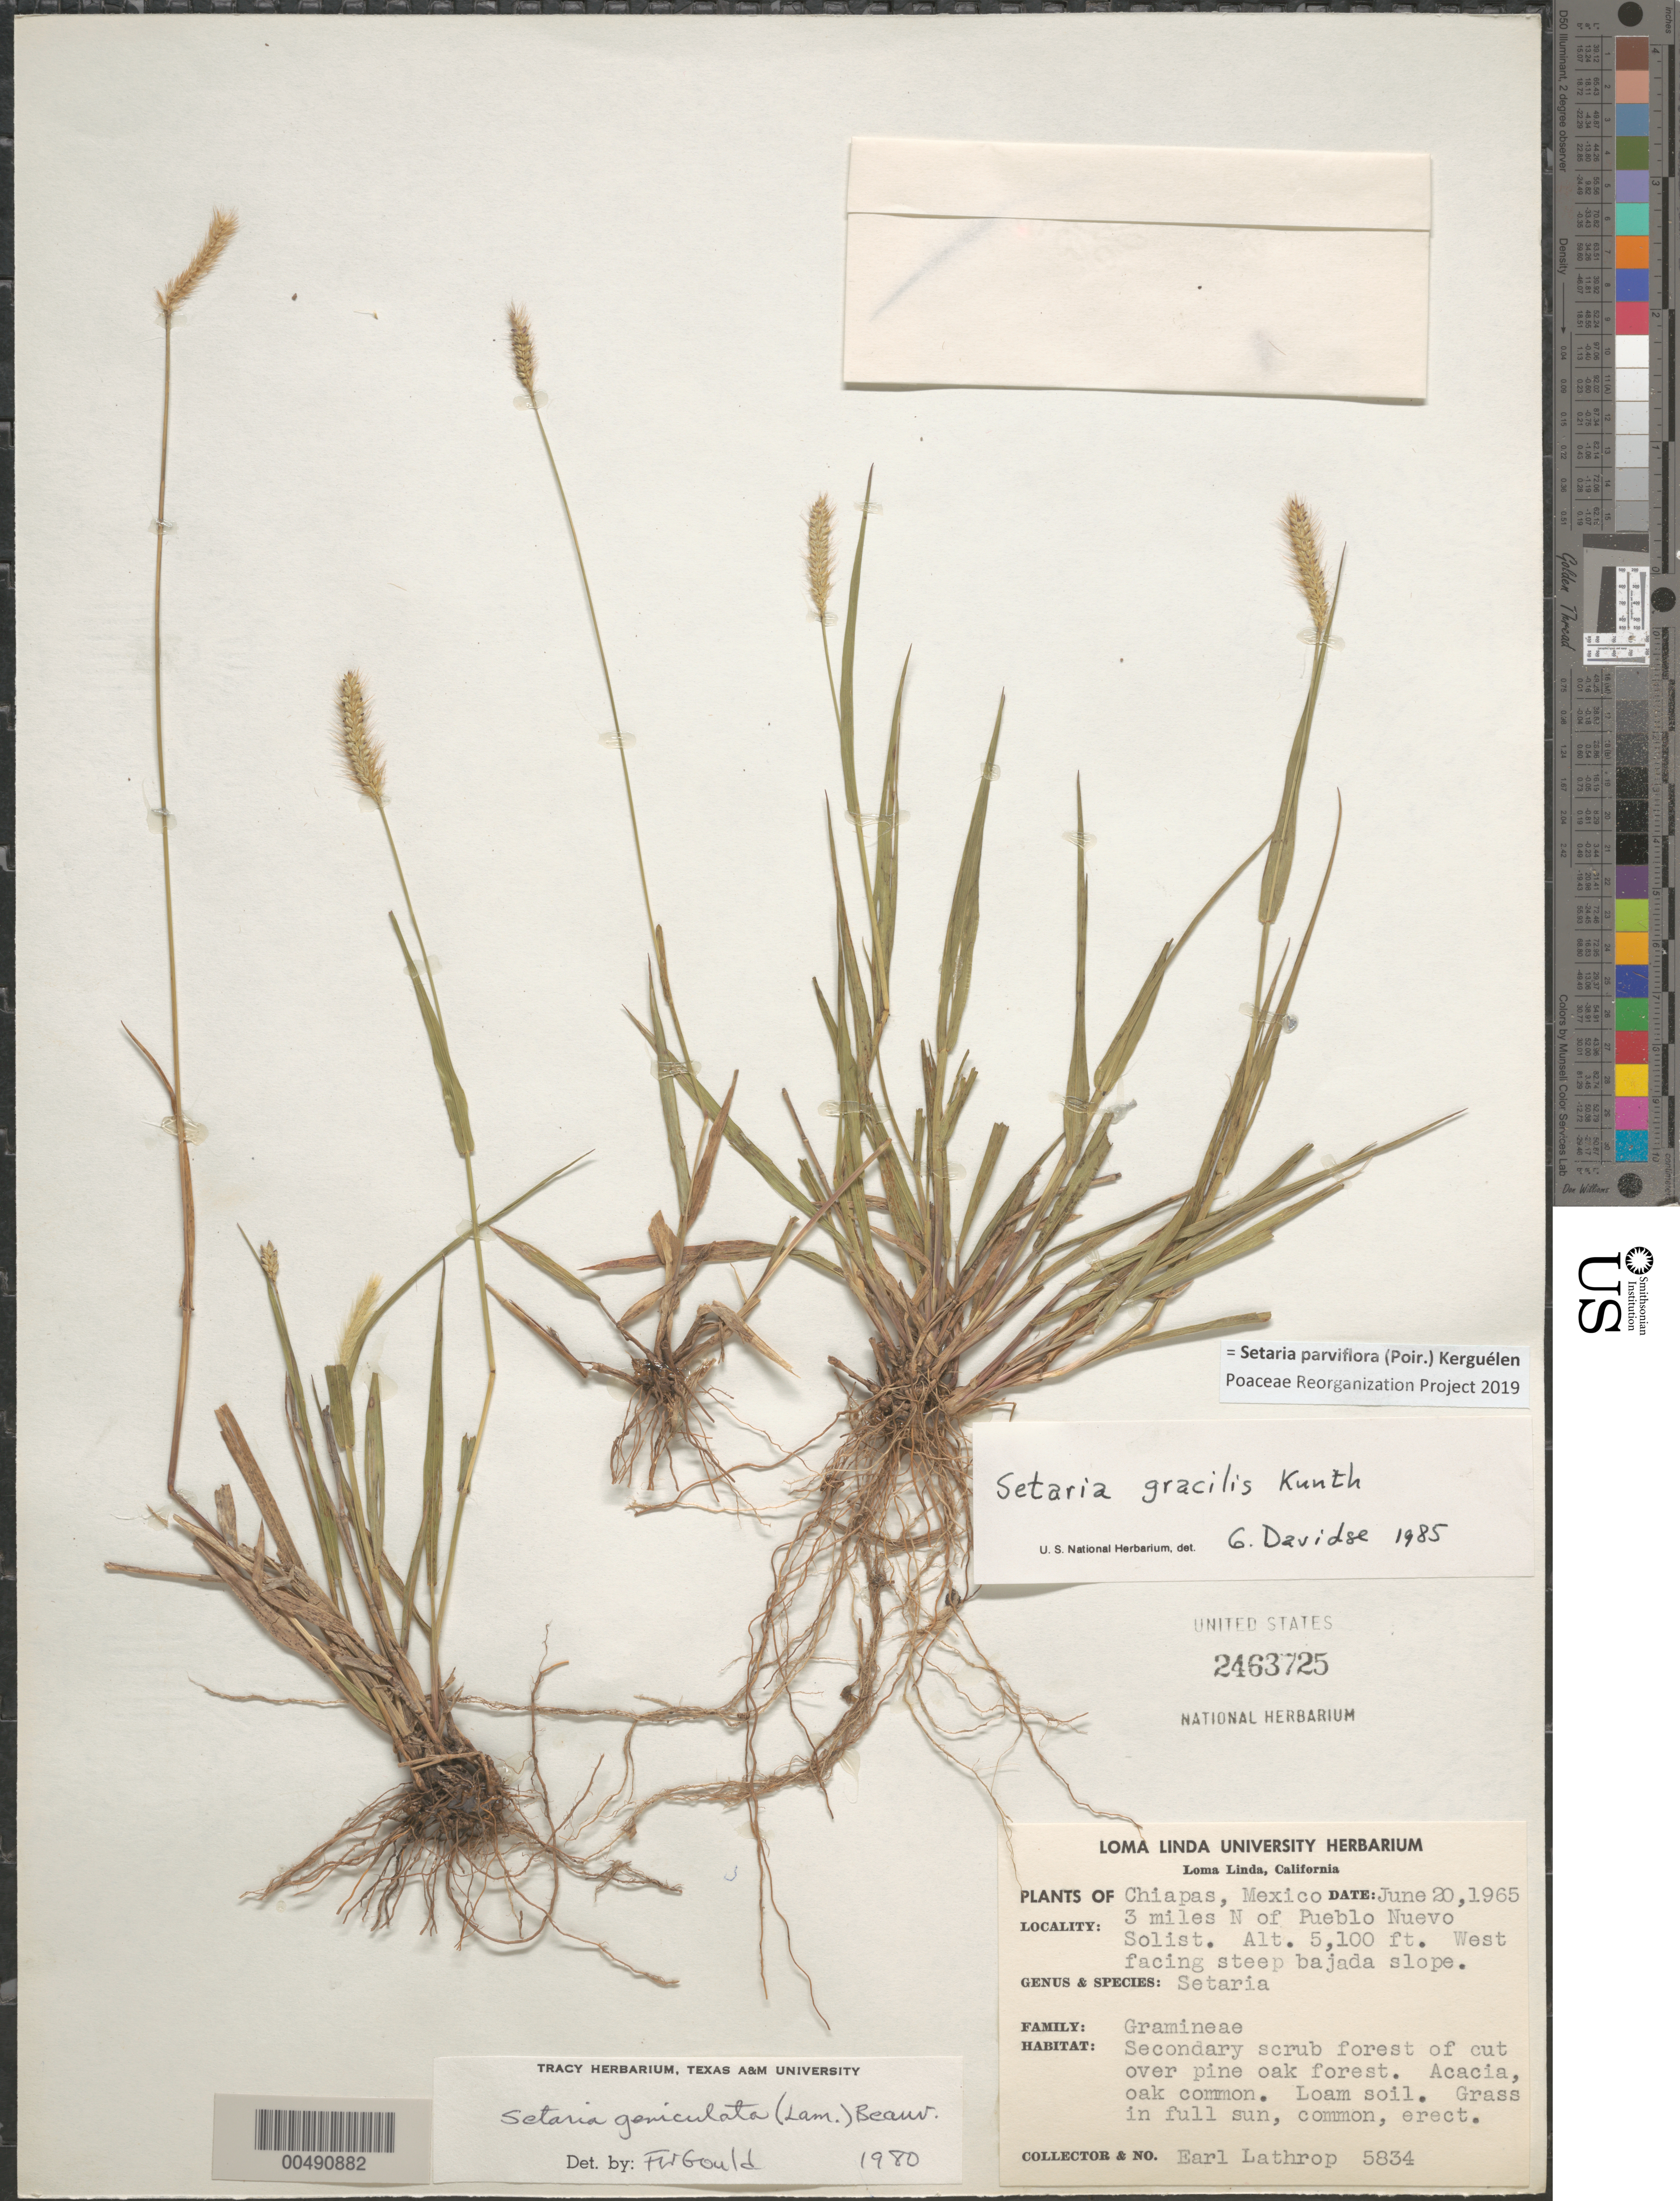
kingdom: Plantae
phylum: Tracheophyta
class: Liliopsida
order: Poales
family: Poaceae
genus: Setaria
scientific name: Setaria parviflora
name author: (Poir.) Kerguélen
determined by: Poaceae Reorganization Project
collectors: E. W. Lathrop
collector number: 5834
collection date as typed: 20 Jun 1965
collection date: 1965-06-20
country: Mexico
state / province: Chiapas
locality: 3 mi N of Pueblo Nuevo Solistahuacán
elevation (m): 1554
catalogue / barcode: US 2463725